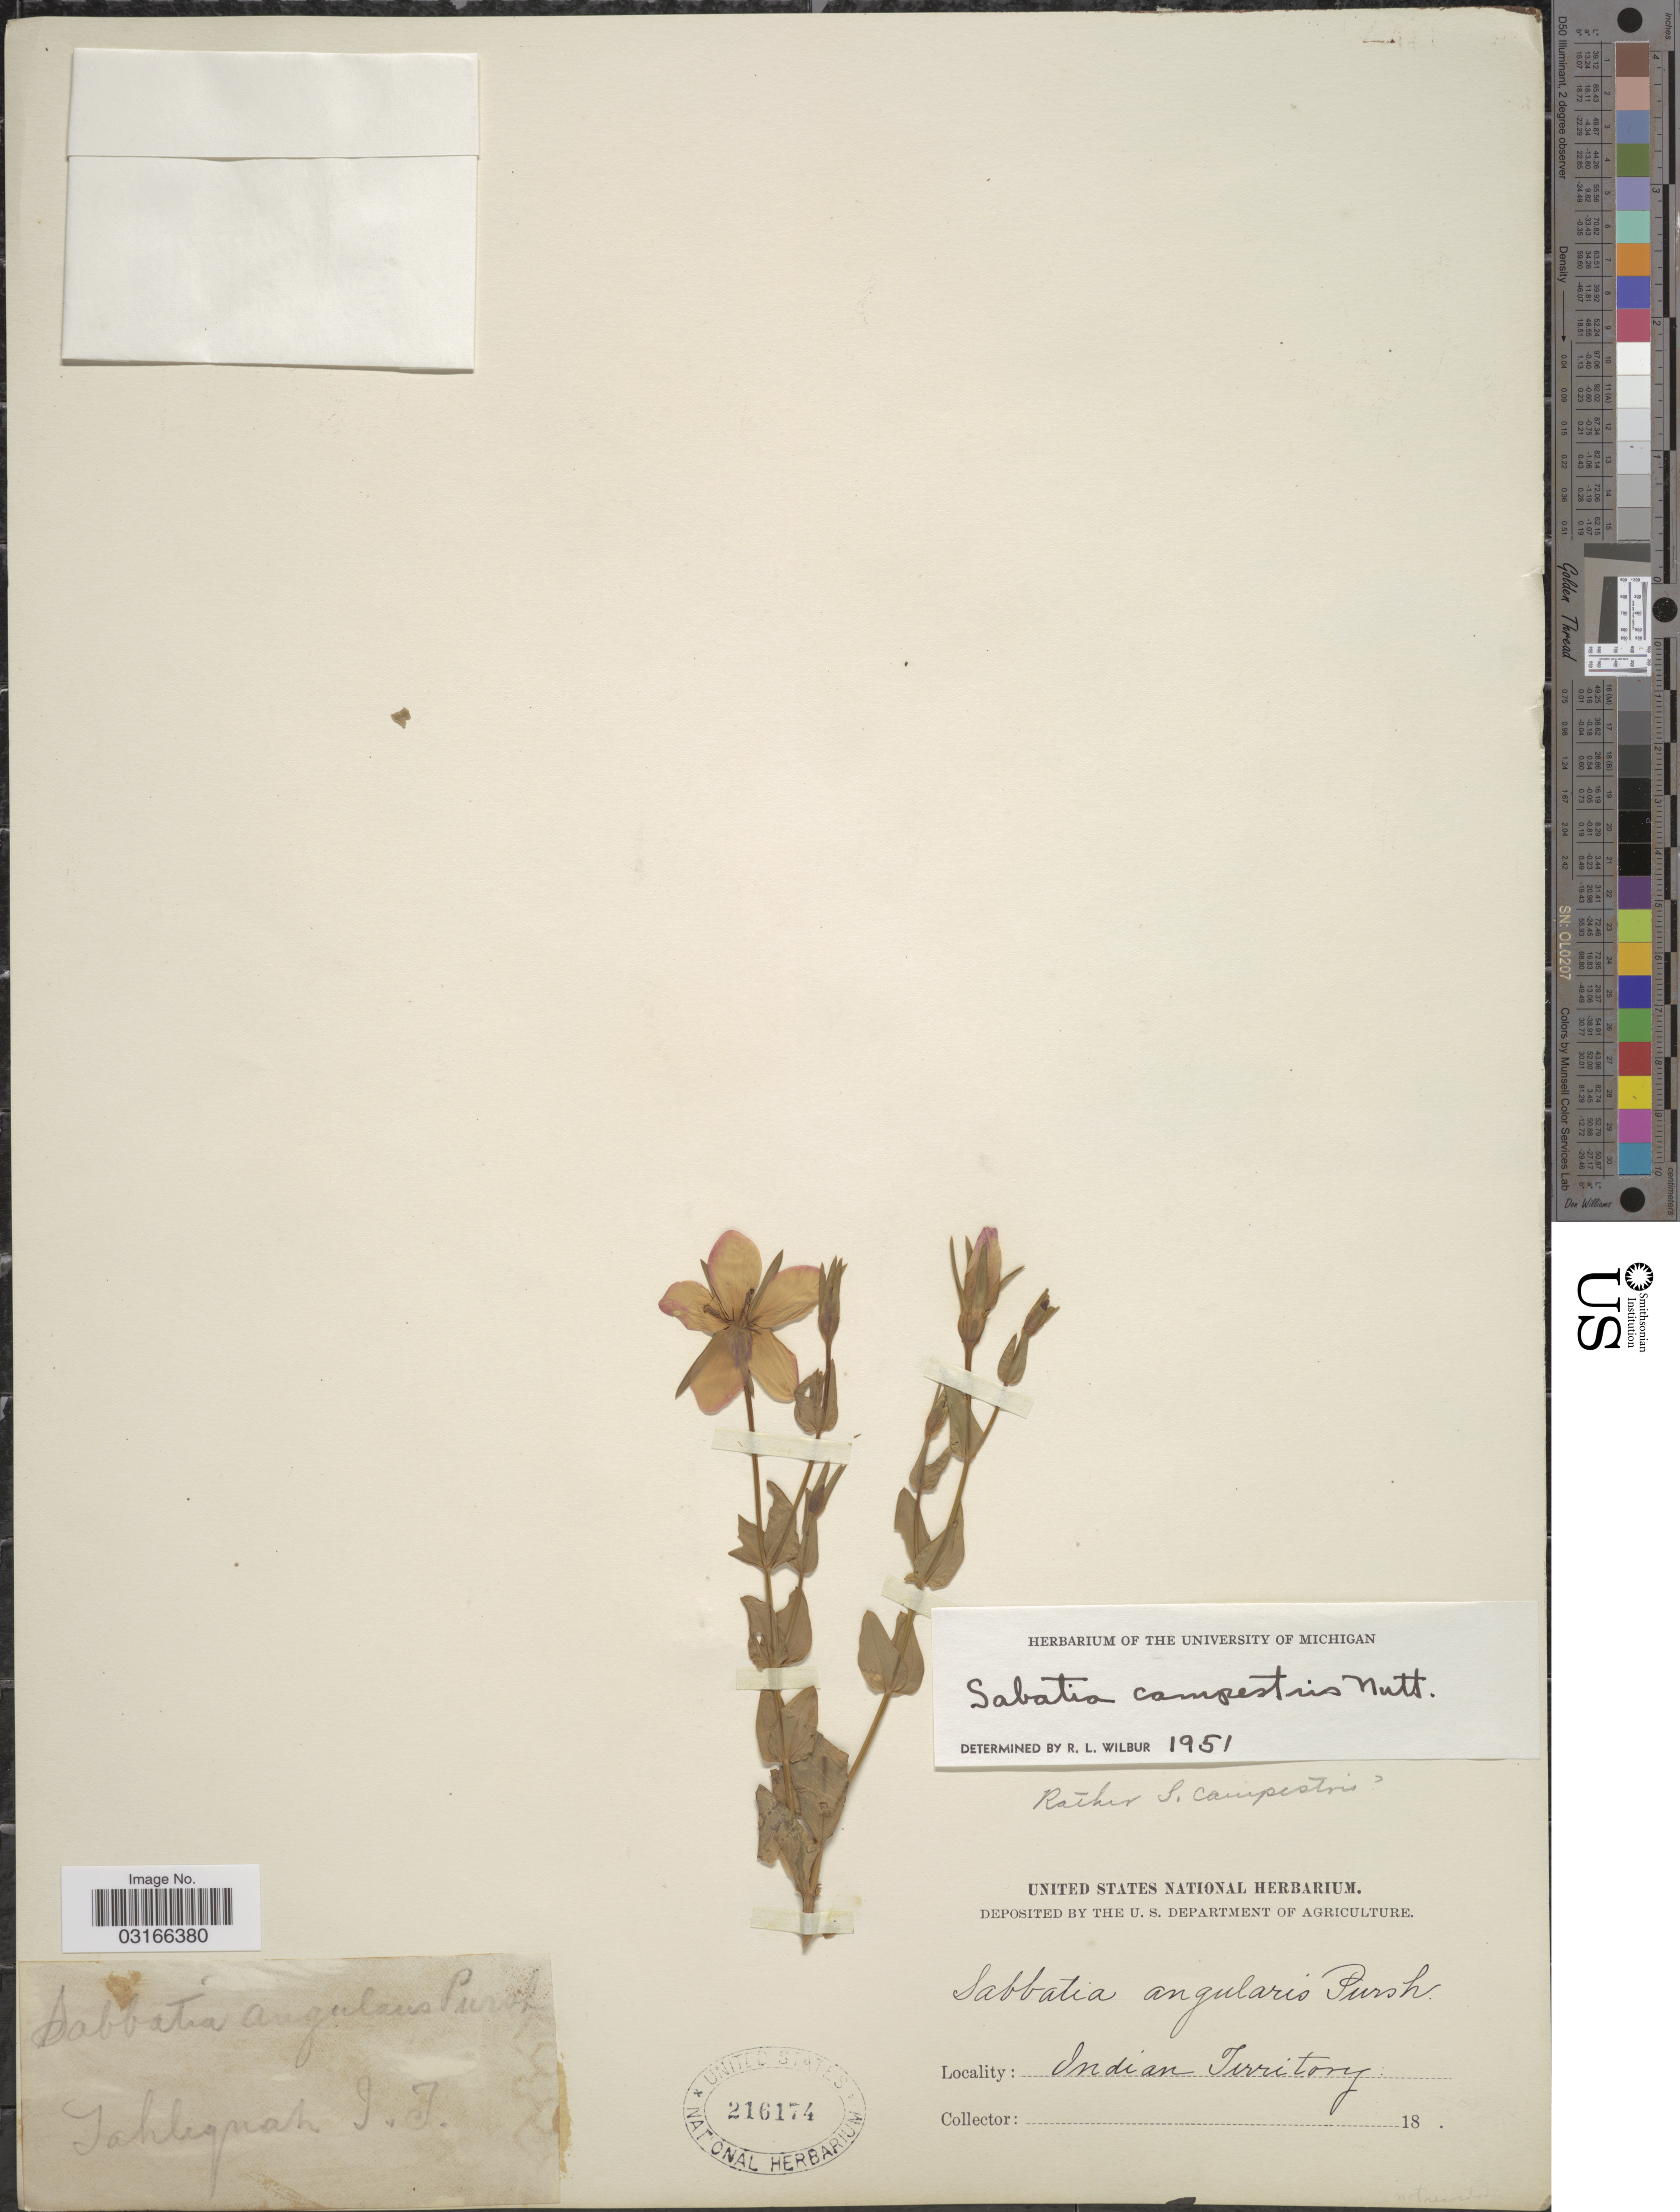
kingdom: Plantae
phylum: Tracheophyta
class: Magnoliopsida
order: Gentianales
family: Gentianaceae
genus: Sabatia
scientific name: Sabatia campestris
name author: Nutt.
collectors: ex herb. United States National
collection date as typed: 18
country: United States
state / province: Oklahoma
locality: Tahlequah Indian Territory.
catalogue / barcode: US 216174